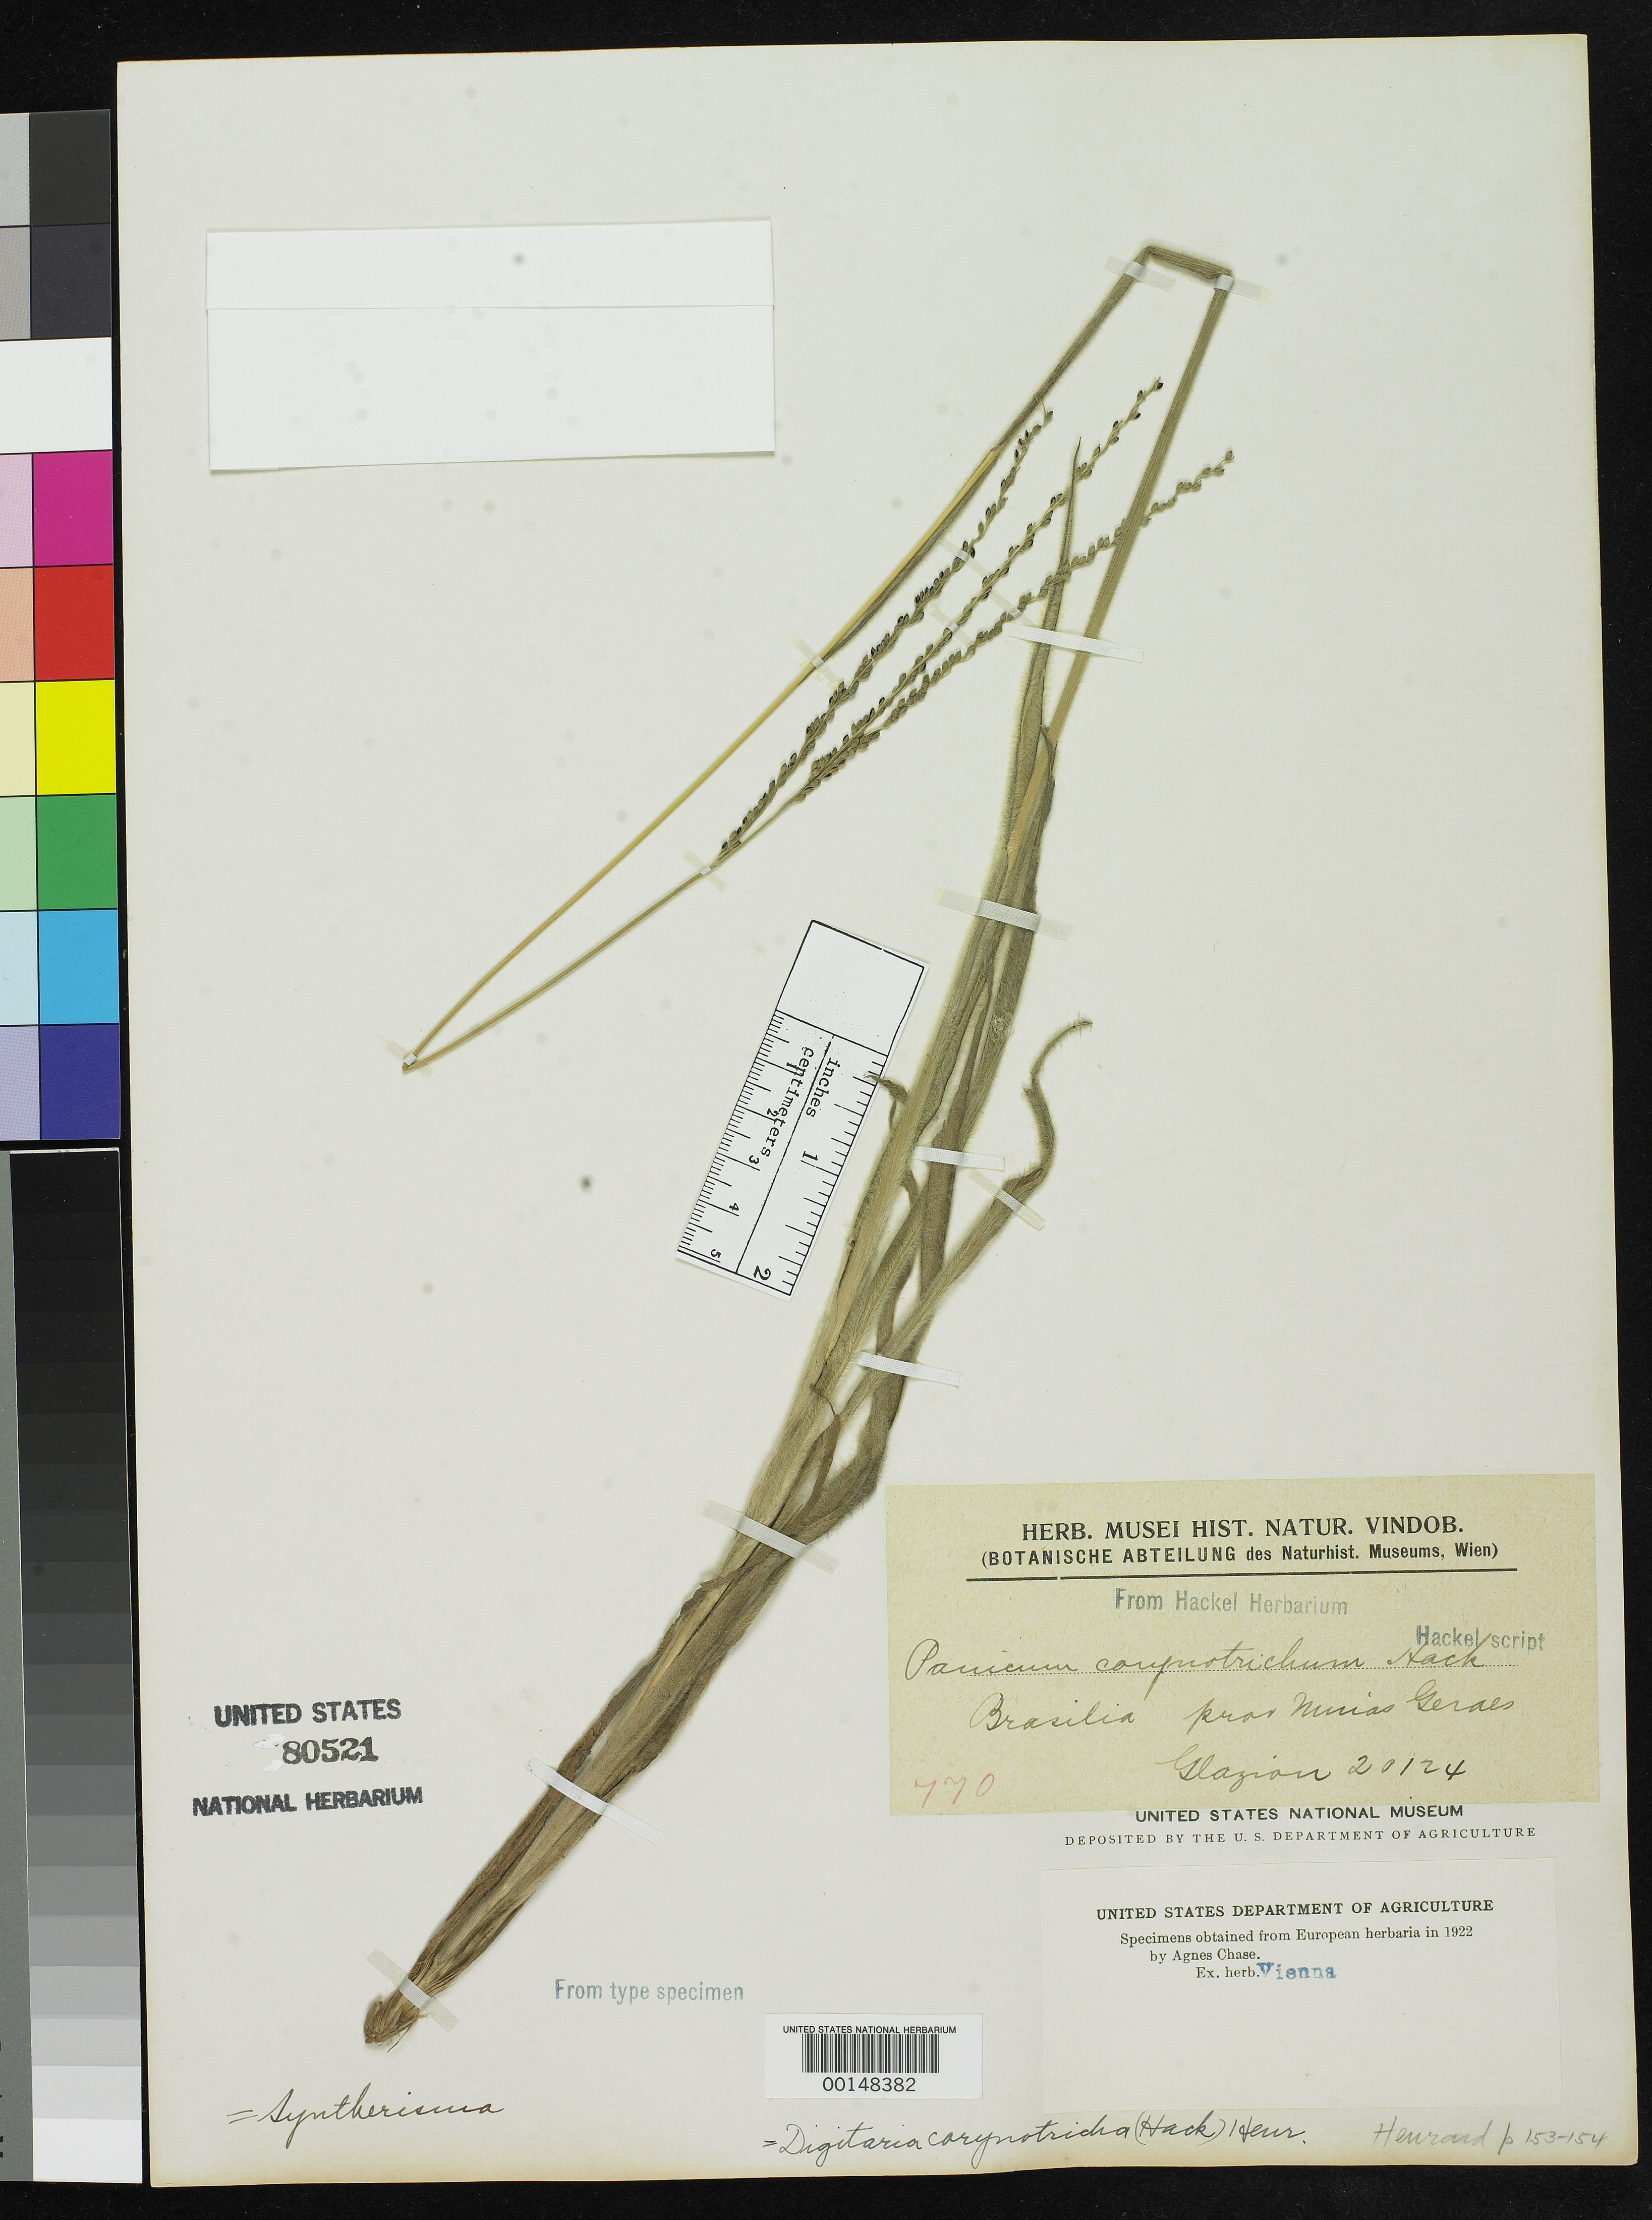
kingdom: Plantae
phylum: Tracheophyta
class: Liliopsida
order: Poales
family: Poaceae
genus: Panicum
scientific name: Panicum corynotrichum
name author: Hack.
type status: Type Fragment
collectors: A. F. M. Glaziou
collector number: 20124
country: Brazil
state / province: Minas Gerais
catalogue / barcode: US 80521